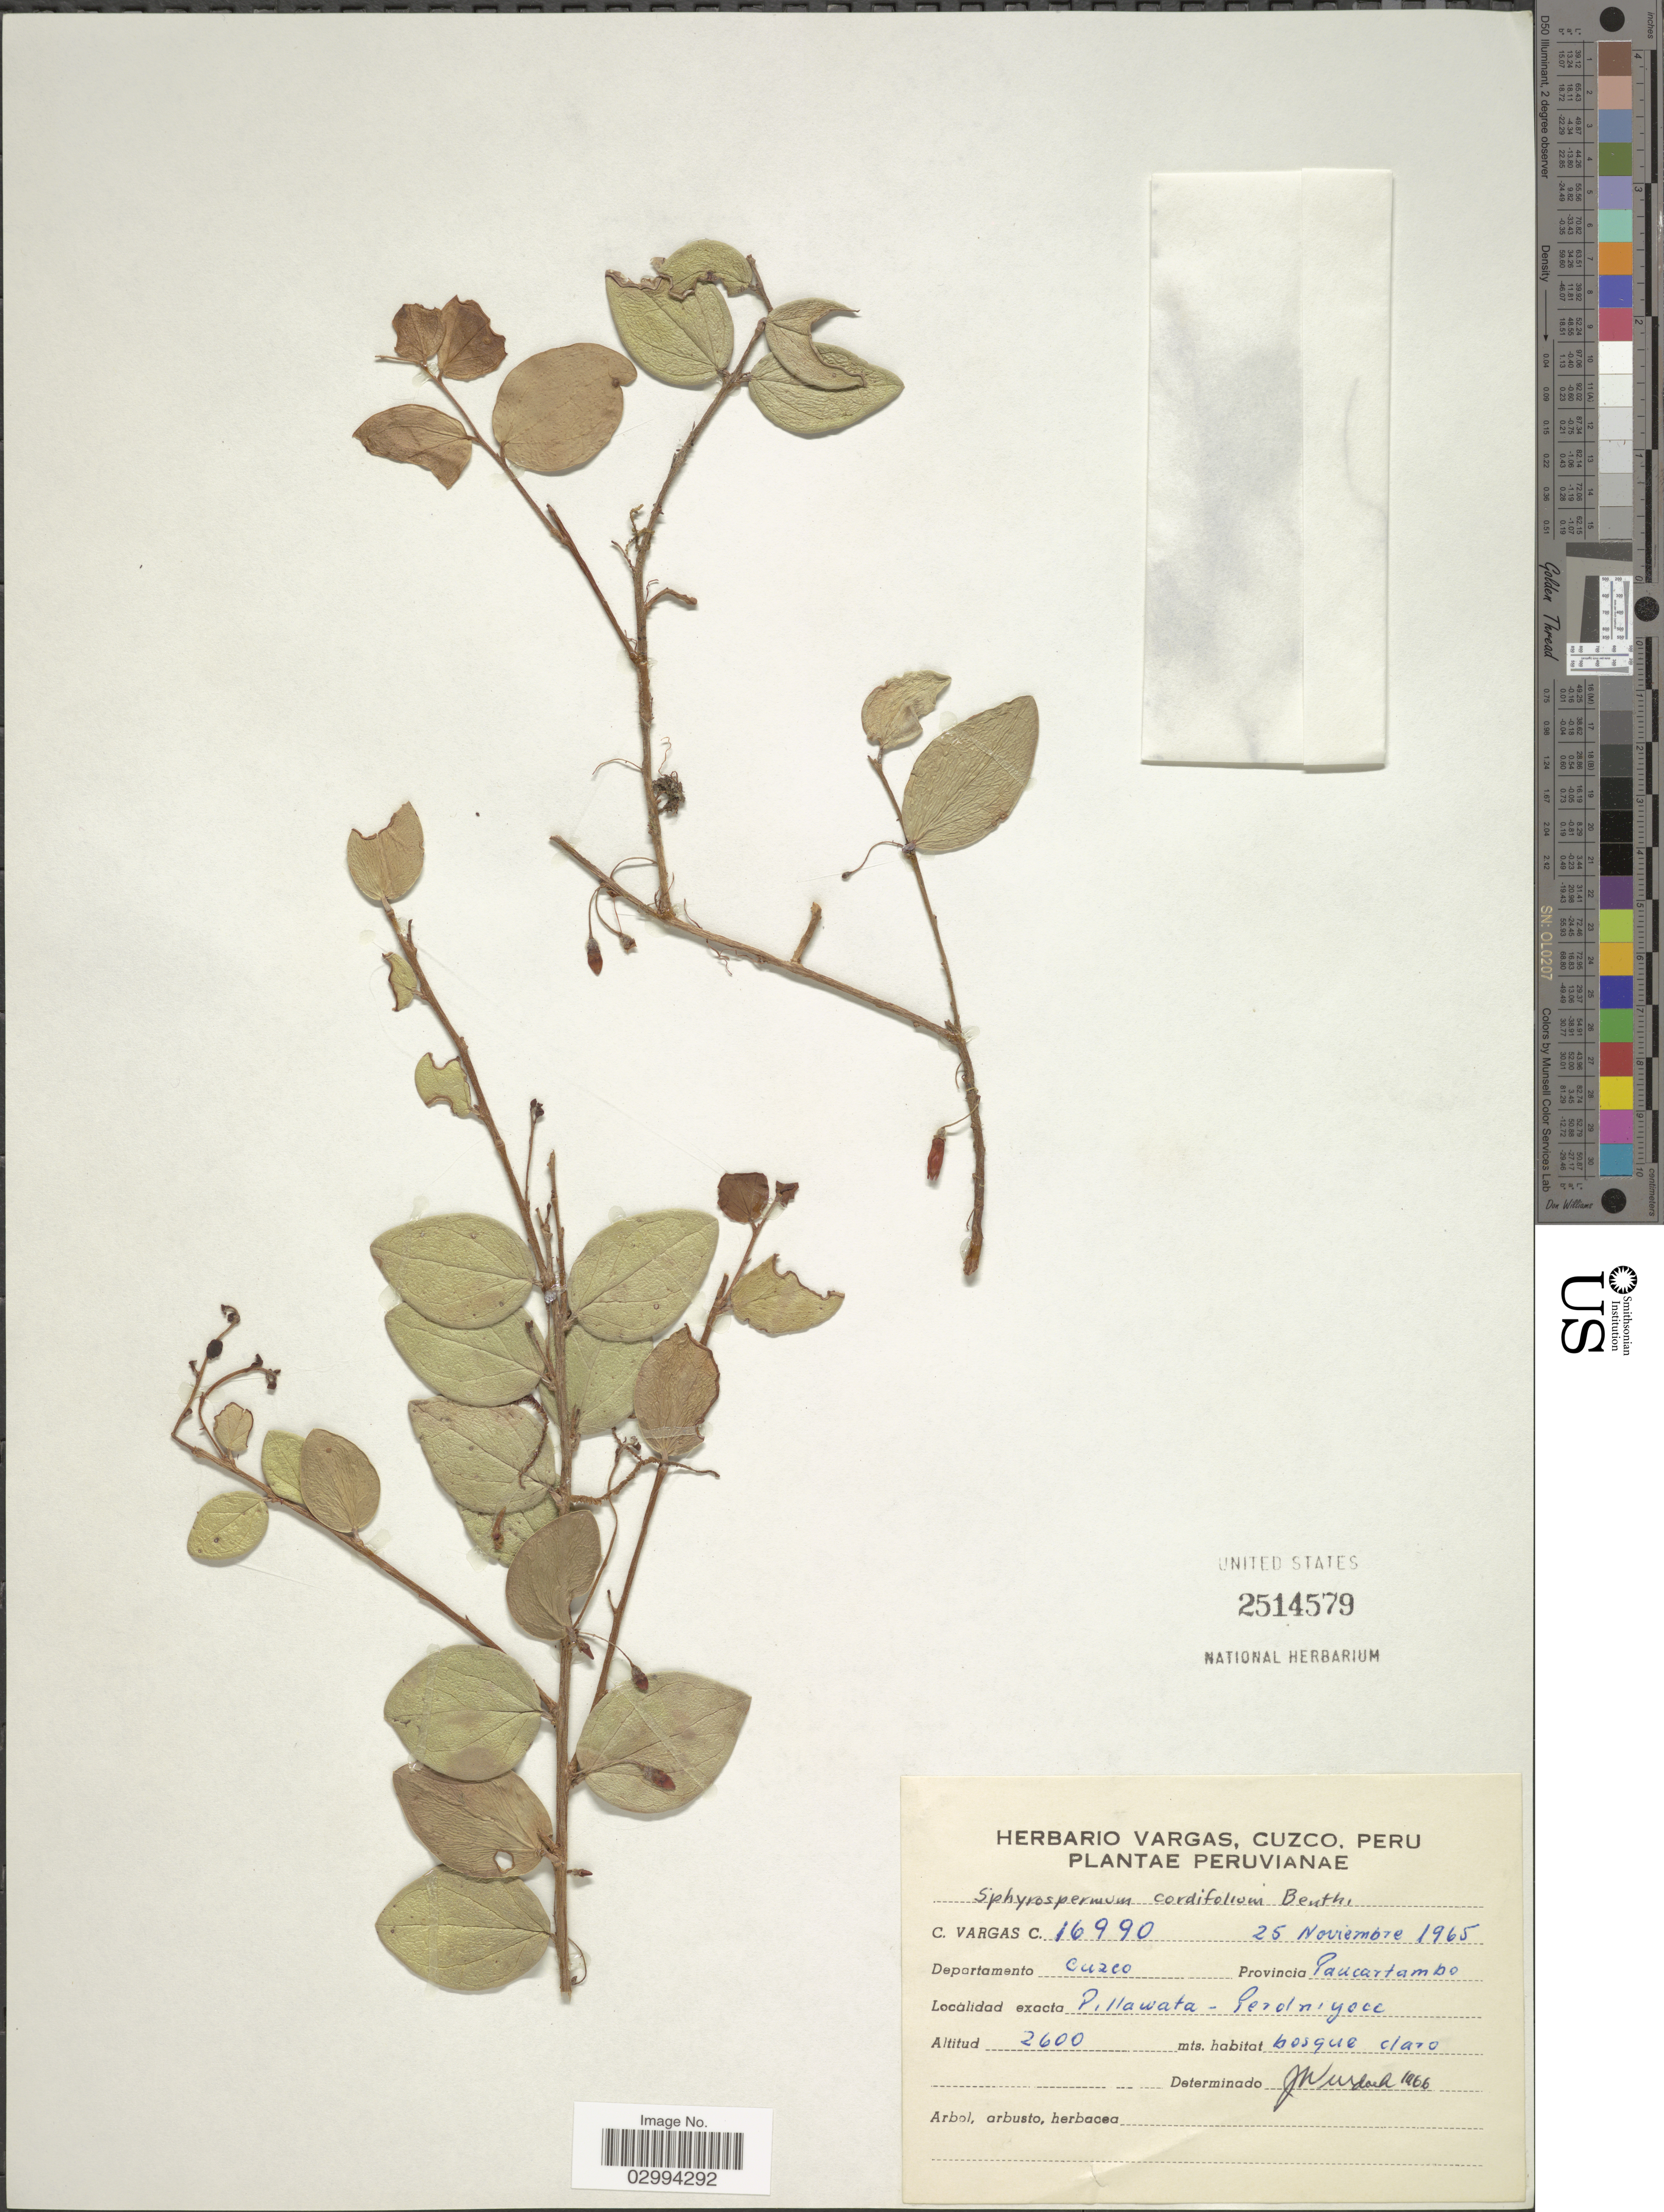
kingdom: Plantae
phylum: Tracheophyta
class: Magnoliopsida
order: Ericales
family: Ericaceae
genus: Sphyrospermum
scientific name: Sphyrospermum cordifolium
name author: Benth.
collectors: C. Vargas Calderón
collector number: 16990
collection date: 1965-11-25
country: Peru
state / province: Cusco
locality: Departamento Cuzco, Provincia Paucartambo, Pillawata-Perolniyocc.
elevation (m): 2600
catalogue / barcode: US 2514579